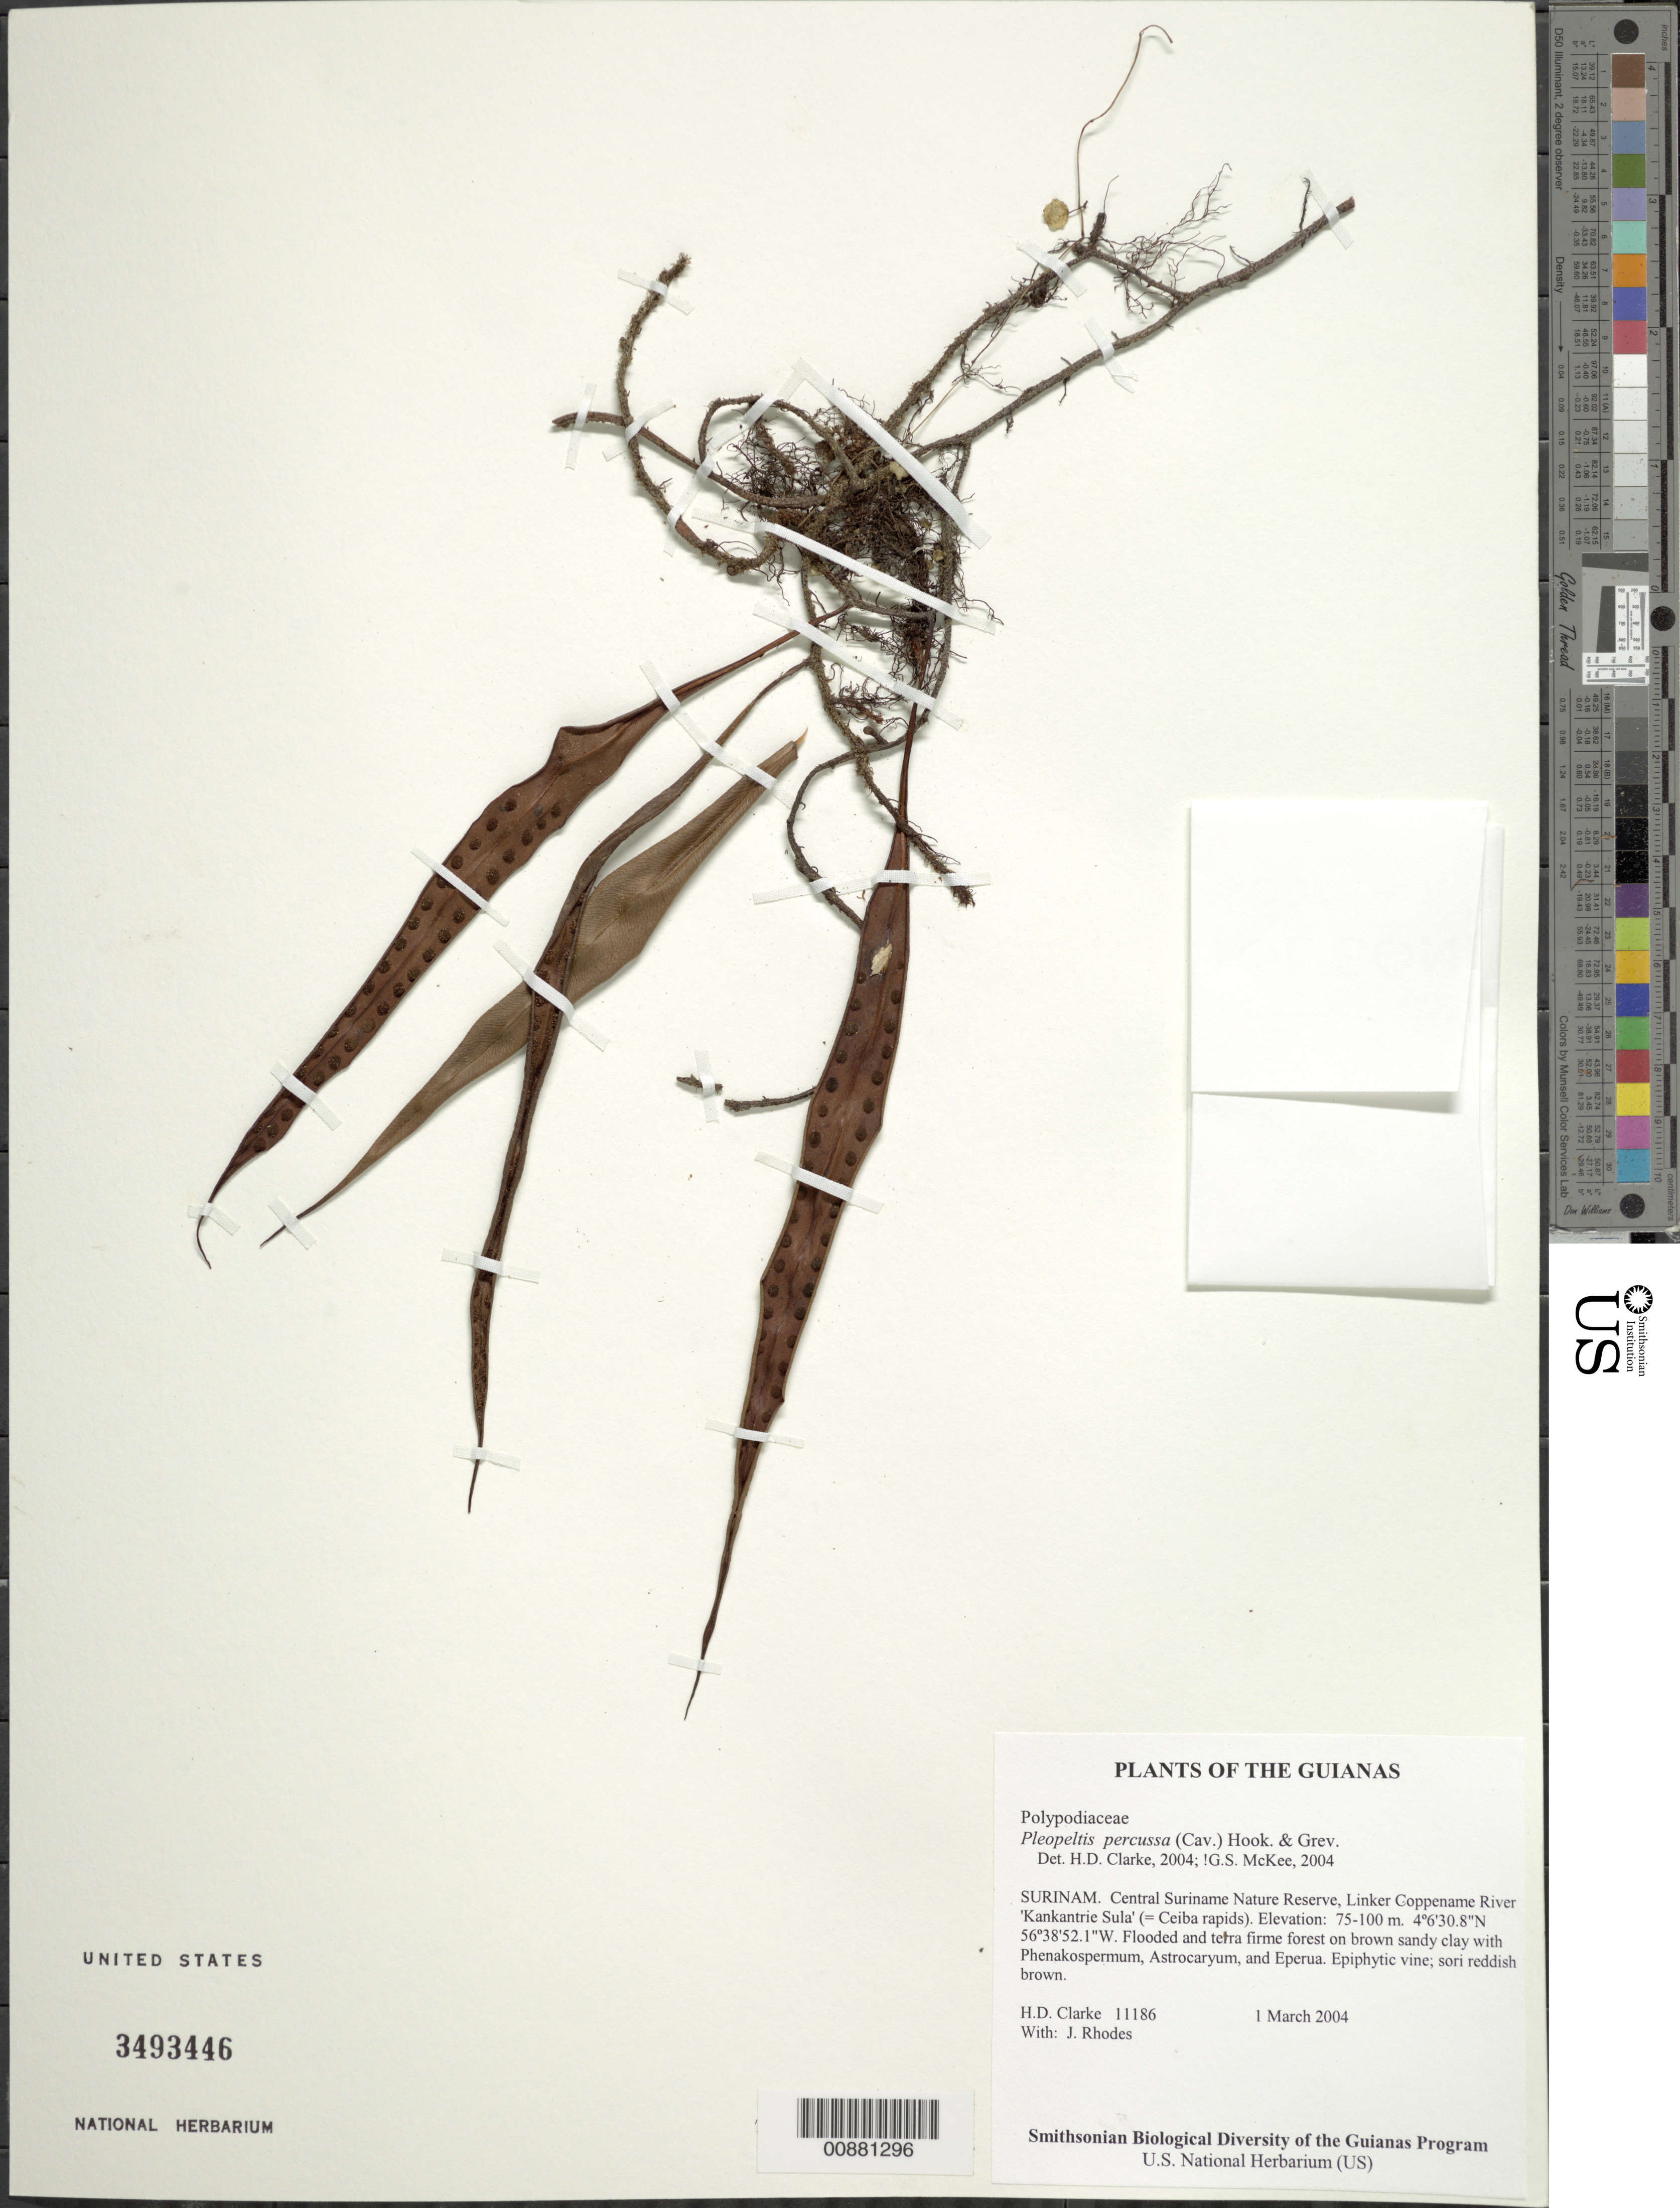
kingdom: Plantae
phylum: Tracheophyta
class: Polypodiopsida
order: Polypodiales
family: Polypodiaceae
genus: Microgramma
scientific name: Microgramma percussa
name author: (Cav.) de la Sota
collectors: H. D. Clarke & J. Rhodes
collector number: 11186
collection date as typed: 1 March 2004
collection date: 2004-03-01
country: Suriname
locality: Central Suriname Nature Reserve, Linker Coppename River 'Kankantrie Sula' (= Ceiba rapids)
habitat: Flooded and terra firme forest on brown sandy clay with Phenakospermum, Astrocaryum, and Eperua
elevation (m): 75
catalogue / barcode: US 3493446